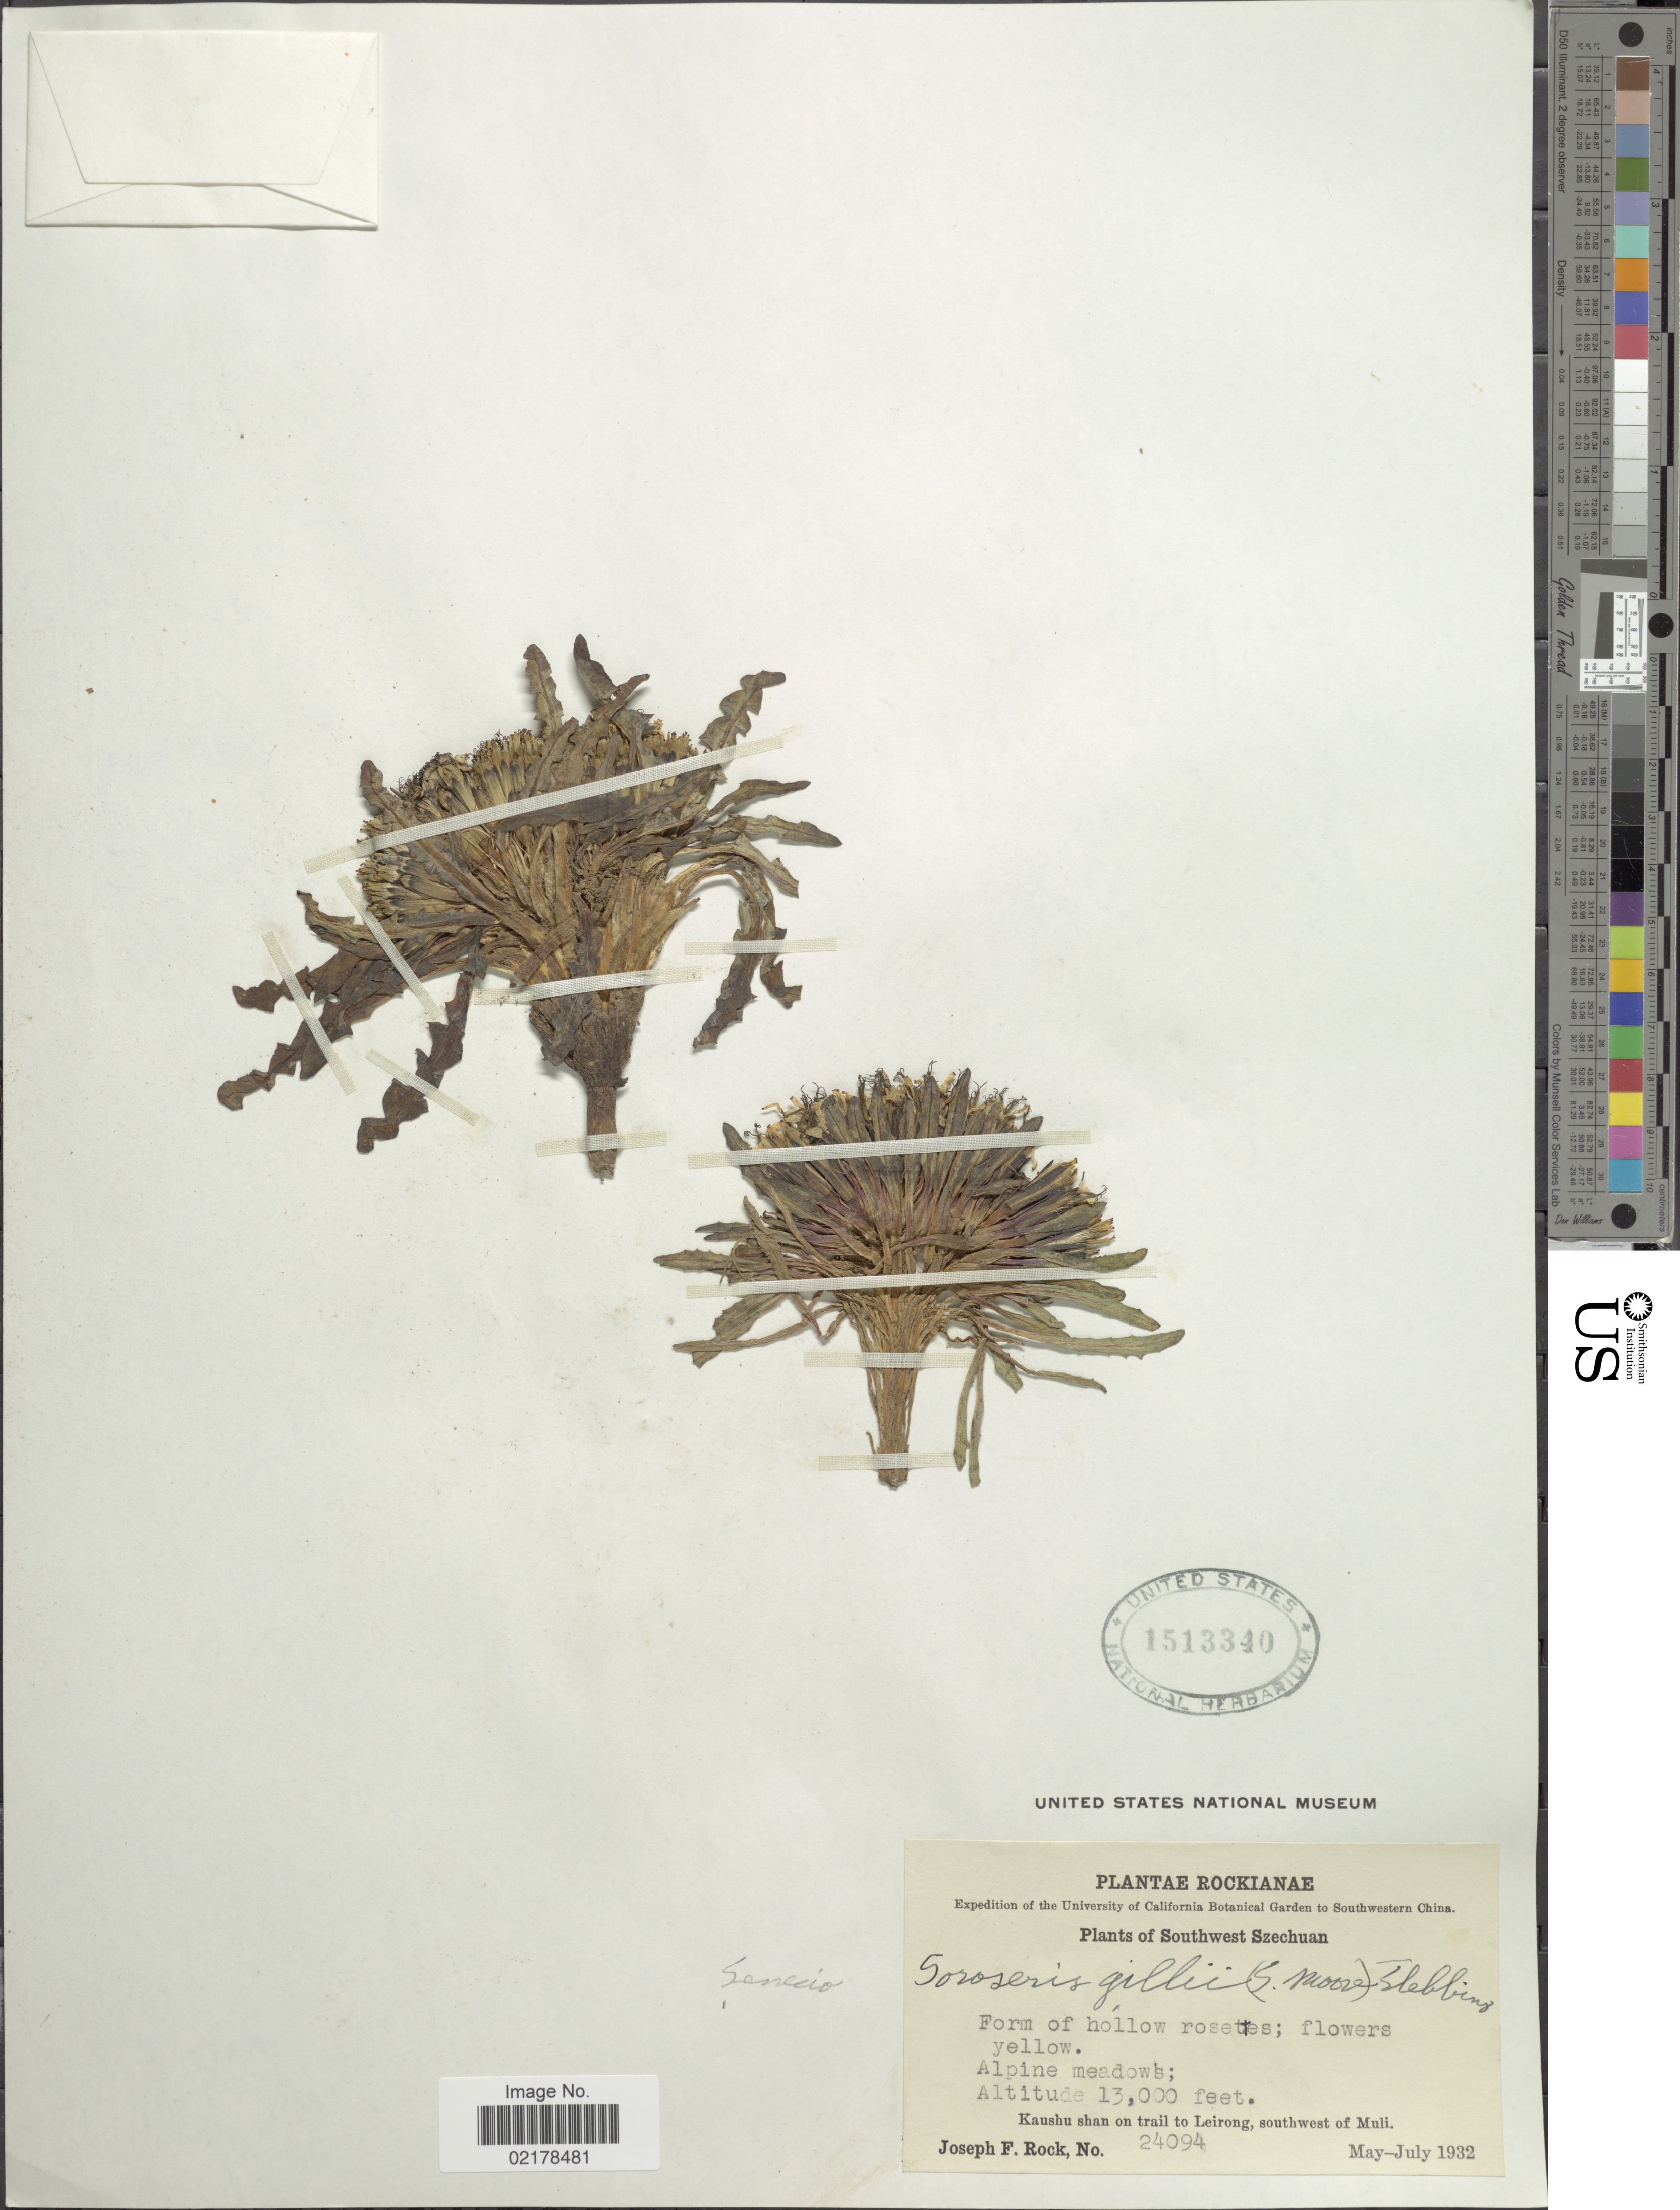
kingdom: Plantae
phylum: Tracheophyta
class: Magnoliopsida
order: Asterales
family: Asteraceae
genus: Soroseris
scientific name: Soroseris hookeriana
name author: Stebbins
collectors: J. F. Rock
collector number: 24094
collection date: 1932-05/1932-07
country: China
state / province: Sichuan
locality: Rockianae, Southwest Szechuan, Kaushu shan on trail to Leirong, southwest of Muli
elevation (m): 3962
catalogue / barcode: US 1513340